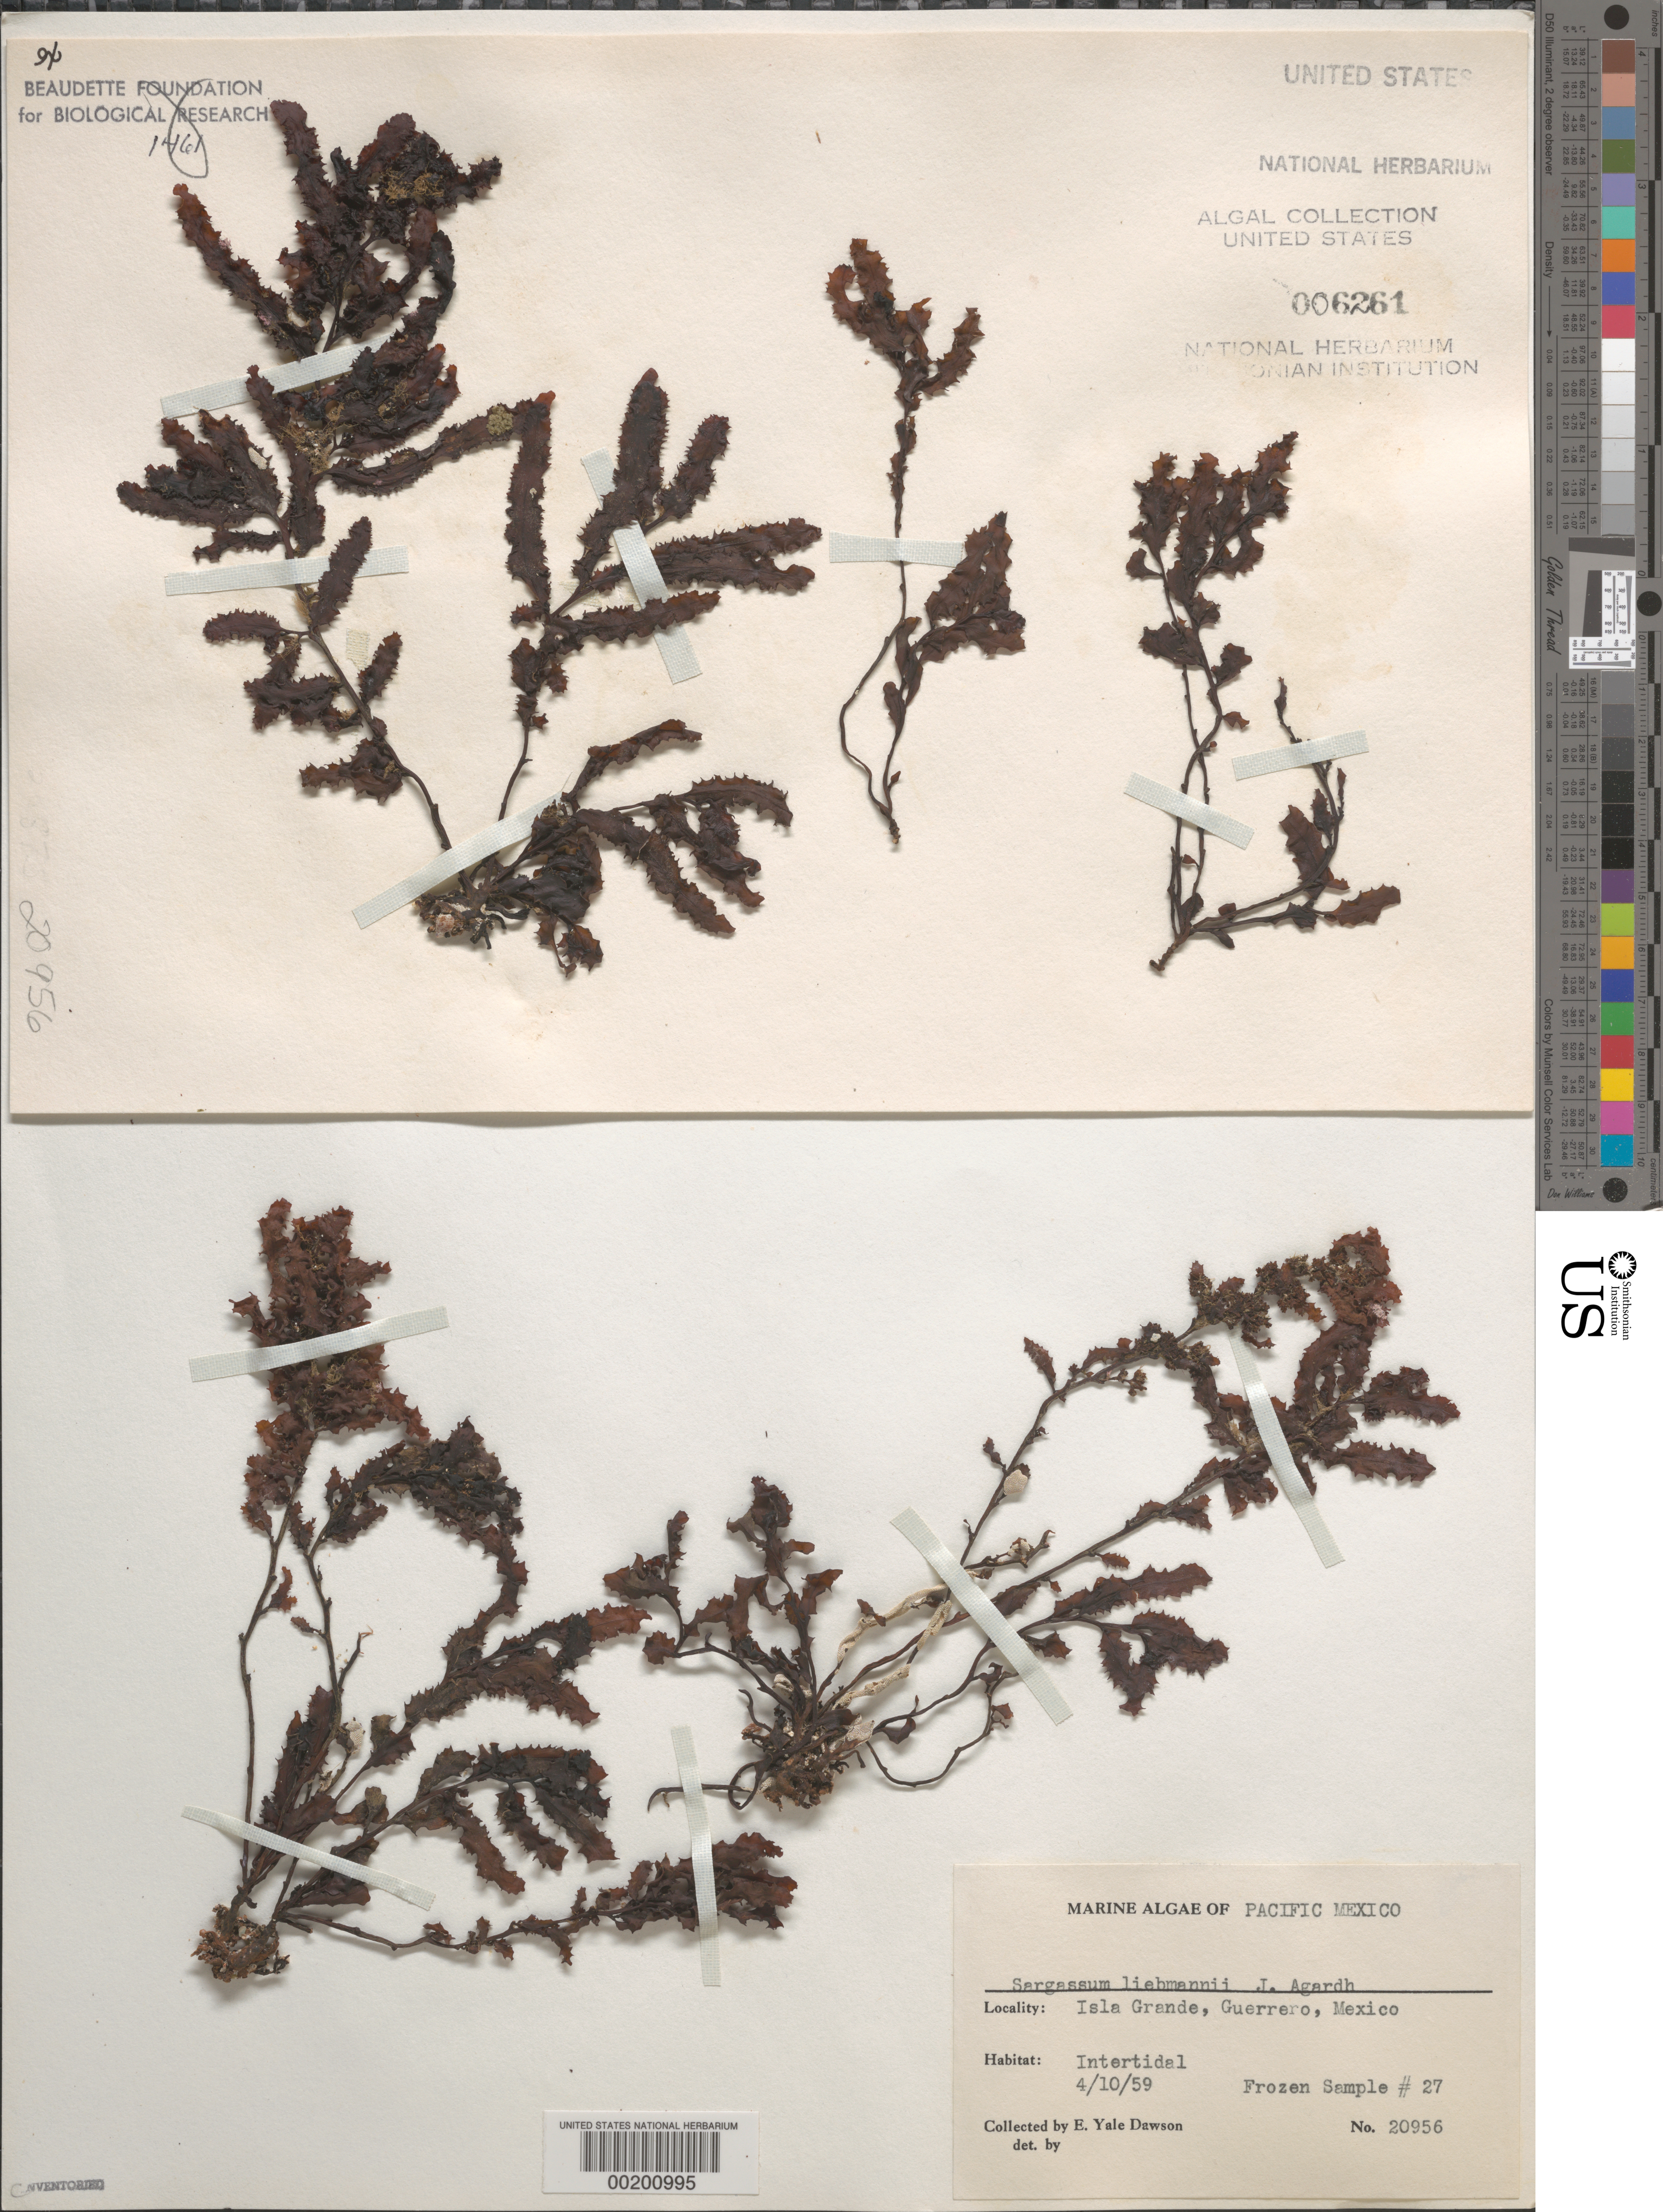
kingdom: Chromista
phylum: Ochrophyta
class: Phaeophyceae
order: Fucales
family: Sargassaceae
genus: Sargassum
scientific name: Sargassum liebmannii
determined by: Dawson, E. Y.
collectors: E. Y. Dawson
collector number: EYD 20956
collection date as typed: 4/10/59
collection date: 1959-04-10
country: Mexico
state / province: Guerrero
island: Isla Grande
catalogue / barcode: US 6261